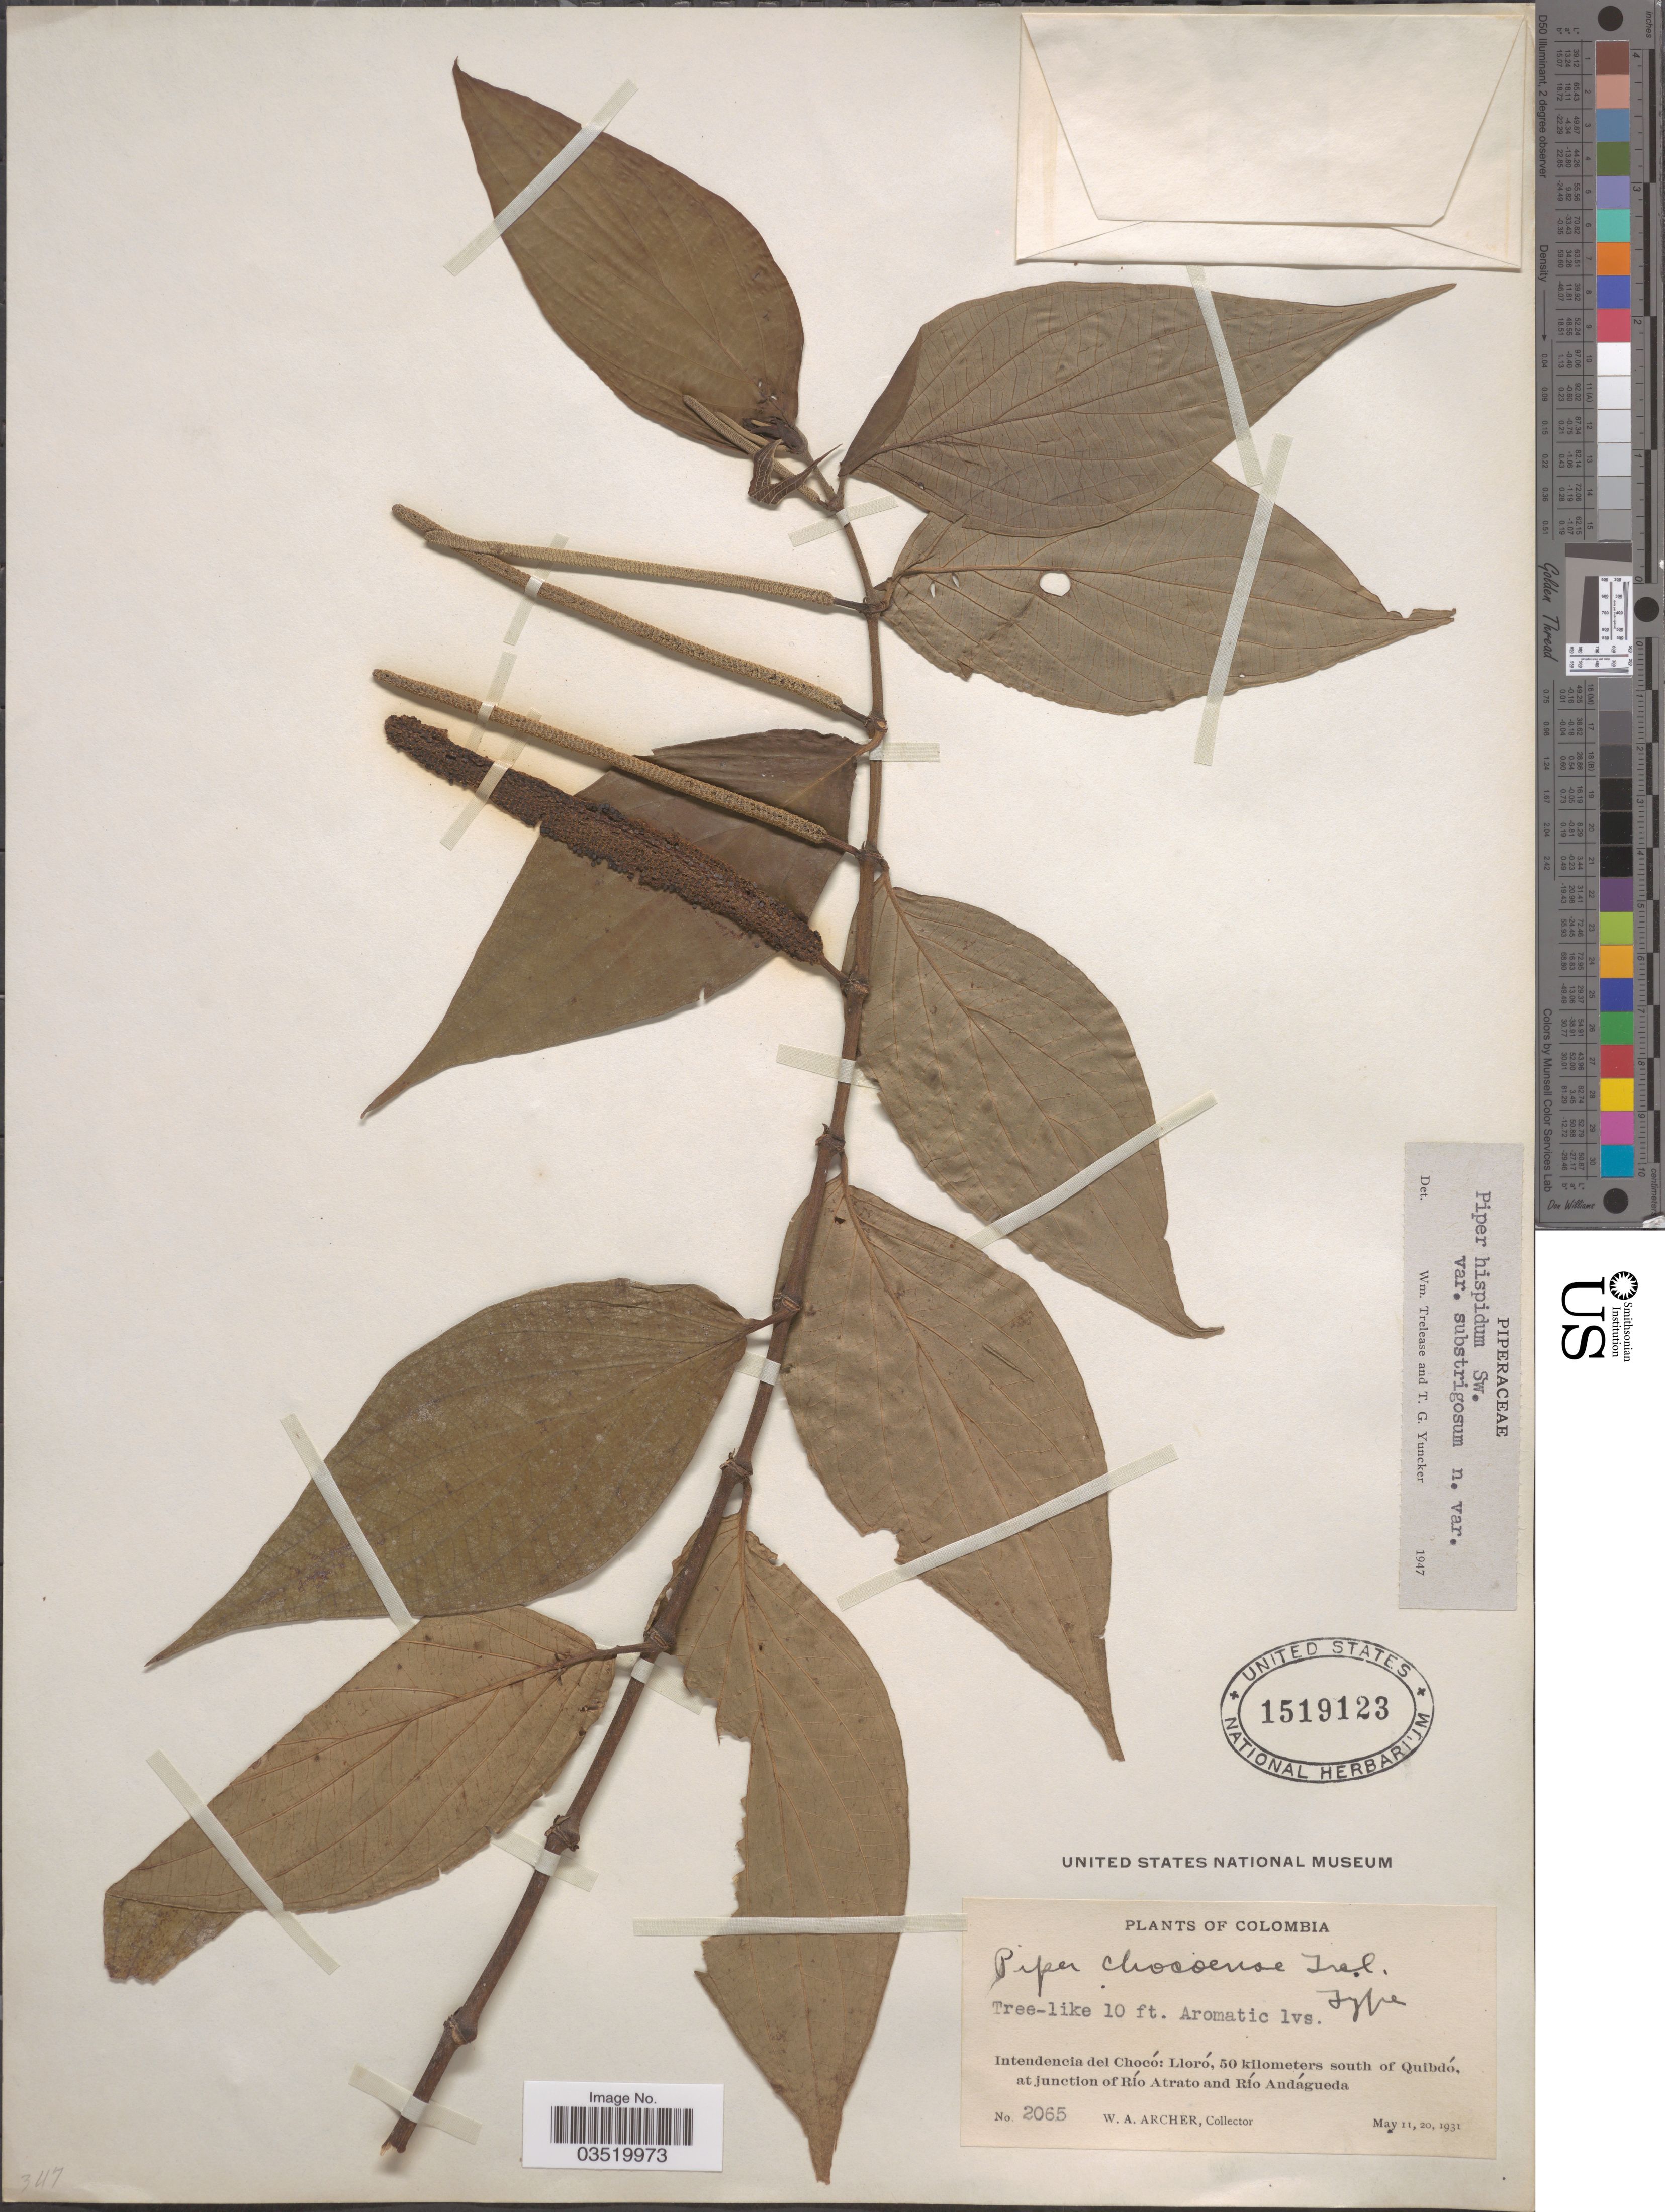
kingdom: Plantae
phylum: Tracheophyta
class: Magnoliopsida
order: Piperales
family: Piperaceae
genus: Piper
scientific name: Piper hispidum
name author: Sw.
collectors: W. Archer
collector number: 2065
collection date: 1931-05-11/1931-05-20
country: Colombia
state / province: Chocó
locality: Intendencia El Chocó: Lloró, 50 kilometers south of Quibdó, at junction of Río Atrato and Río Andágueda.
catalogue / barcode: US 1519123